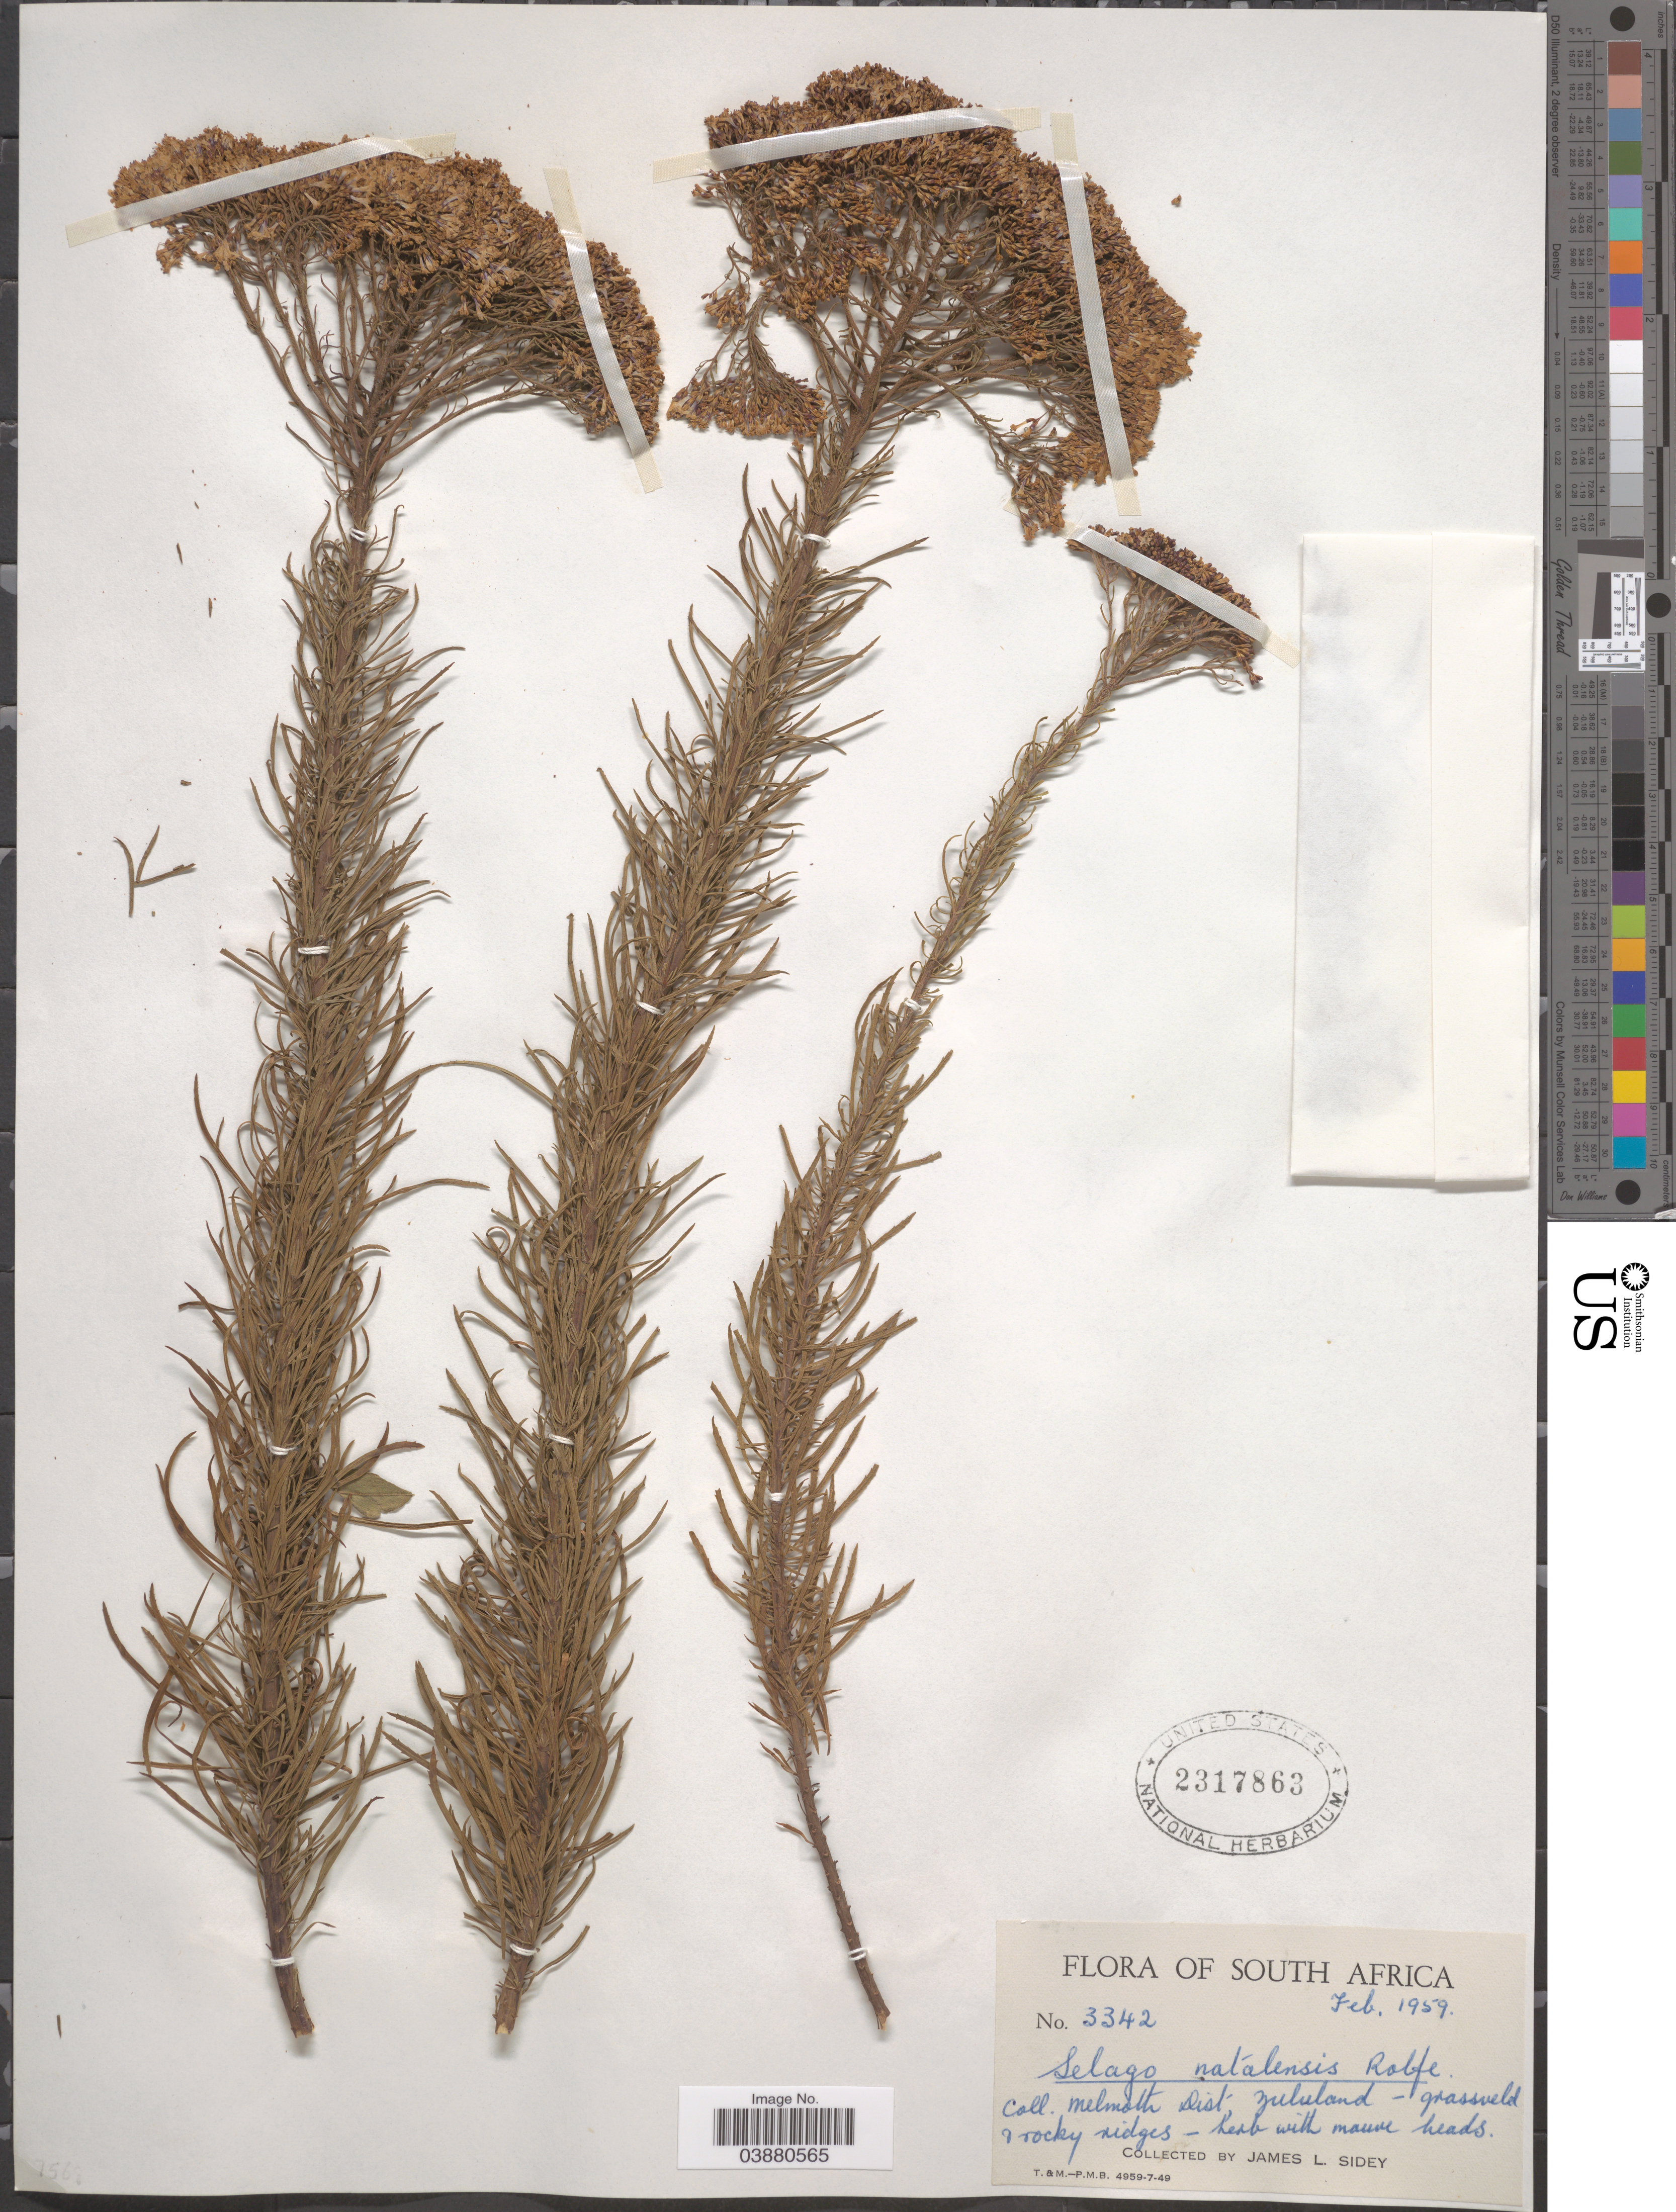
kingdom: Plantae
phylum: Tracheophyta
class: Magnoliopsida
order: Lamiales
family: Scrophulariaceae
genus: Tetraselago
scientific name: Tetraselago natalensis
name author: Rolfe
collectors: J. L. Sidey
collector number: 3342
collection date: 1959-02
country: South Africa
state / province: KwaZulu-Natal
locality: Melmoth Dist, Zululand.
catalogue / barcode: US 2317863